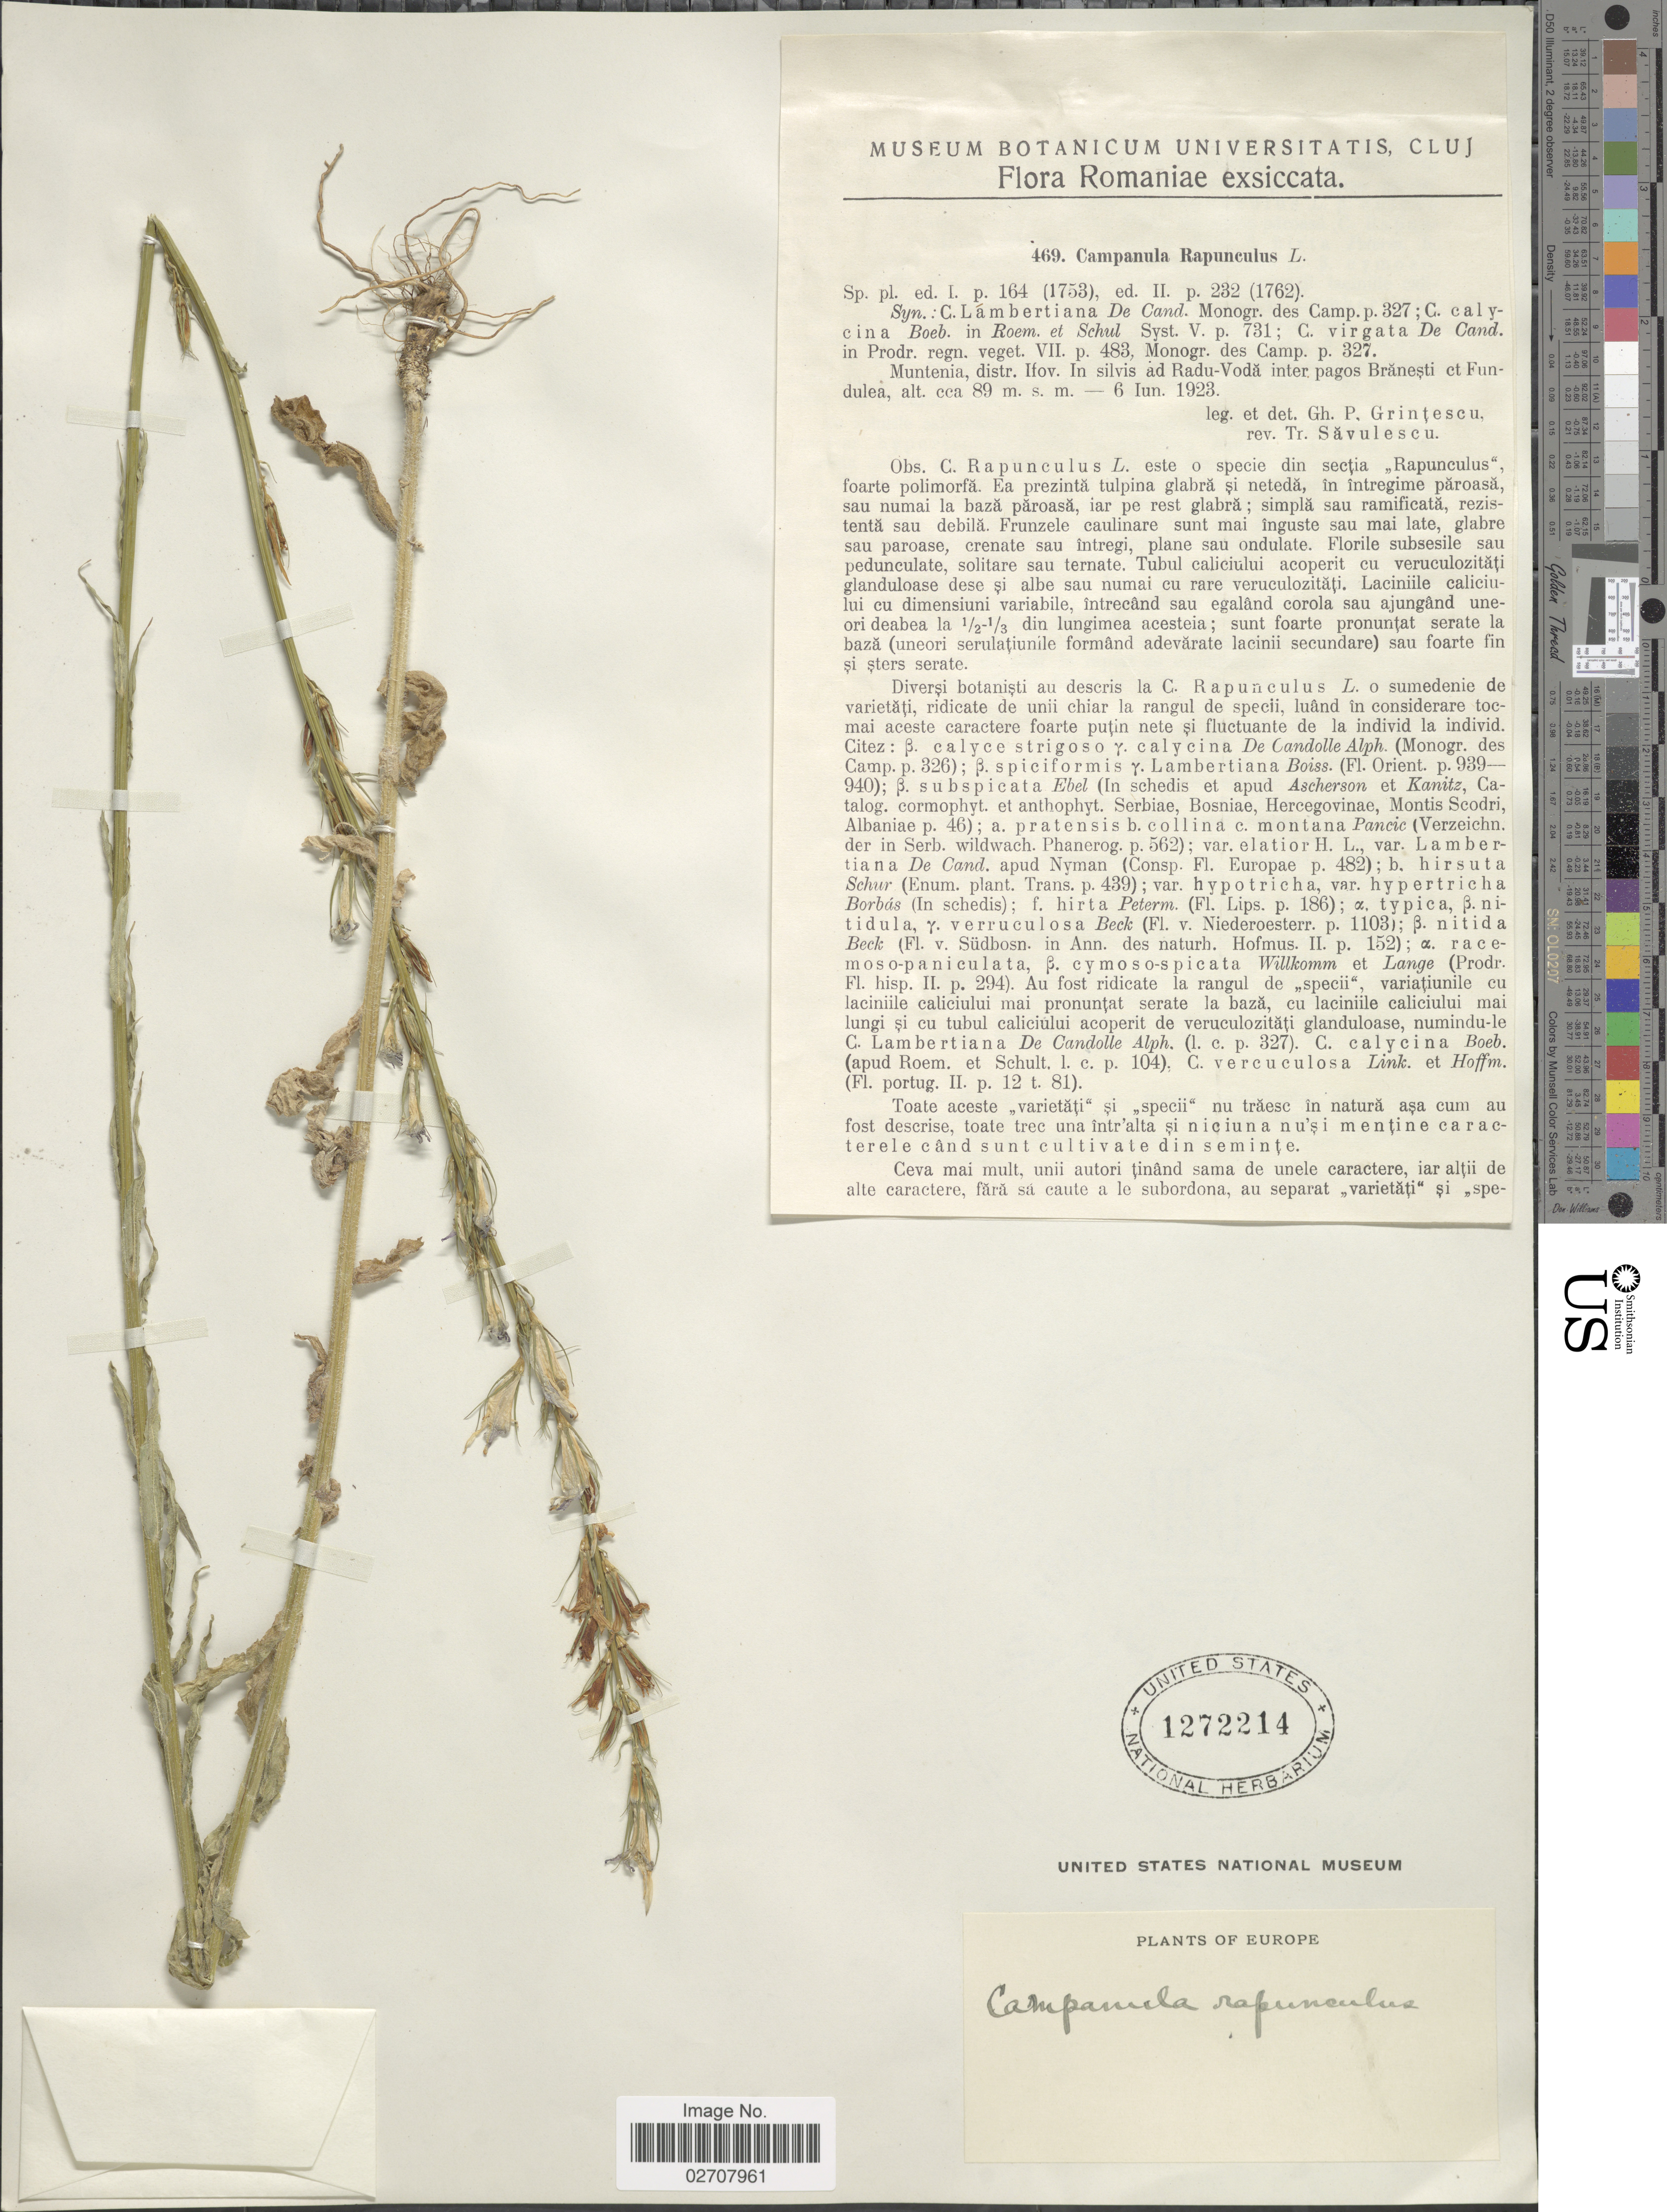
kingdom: Plantae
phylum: Tracheophyta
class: Magnoliopsida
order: Asterales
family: Campanulaceae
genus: Campanula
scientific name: Campanula rapunculus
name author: L.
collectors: G. Grintescu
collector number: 469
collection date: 1923-06-06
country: Romania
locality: Muntenia, distr. Ifov. In silvis ad Radu Voda inter pagos Branesti ct Fundulea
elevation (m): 89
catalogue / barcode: US 1272214